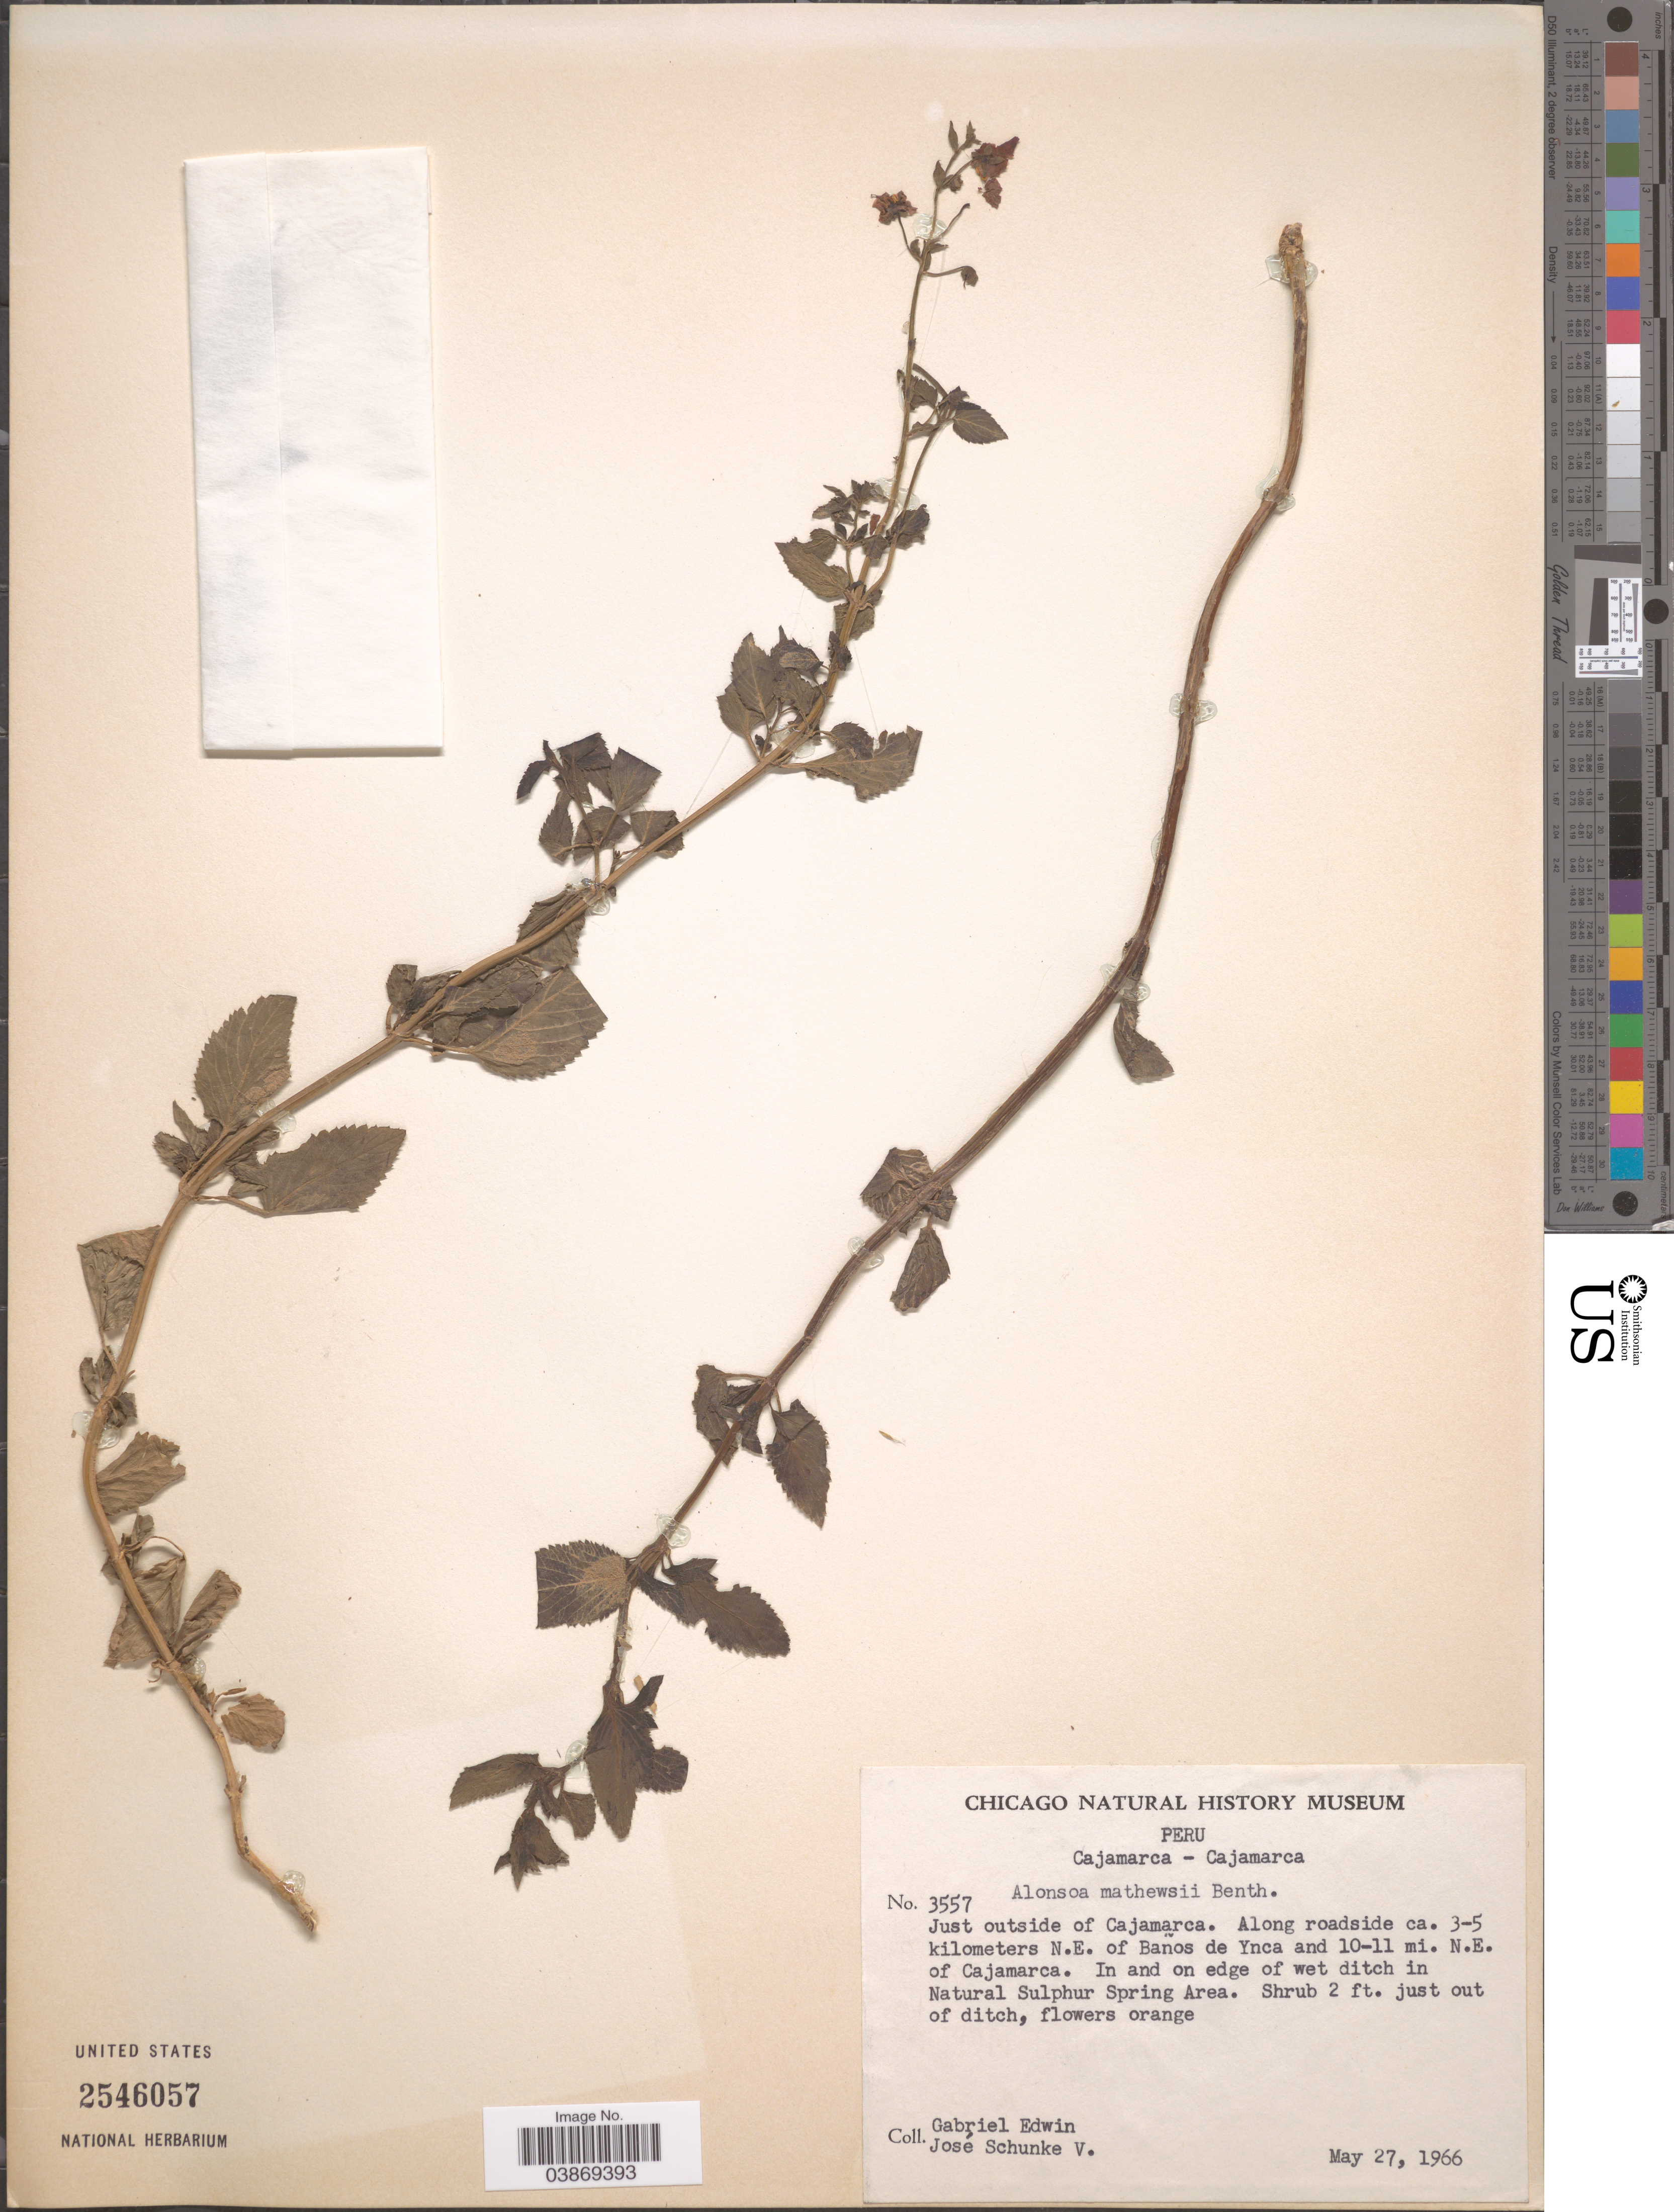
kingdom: Plantae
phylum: Tracheophyta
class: Magnoliopsida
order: Lamiales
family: Scrophulariaceae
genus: Alonsoa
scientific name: Alonsoa mathewsii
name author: Benth.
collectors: G. Edwin & J. Schunke Vigo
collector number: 3557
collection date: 1966-05-27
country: Peru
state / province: Cajamarca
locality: Cajamarca - Cajamarca. Just outside of Cajamarca. Along roadside ca. 3-5 kilometers N.E. of Baños de Ynca and 10-11 mi. N.E. of Cajamarca. In and on edge of wet ditch in Natural Sulphur Spring Area.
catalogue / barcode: US 2546057